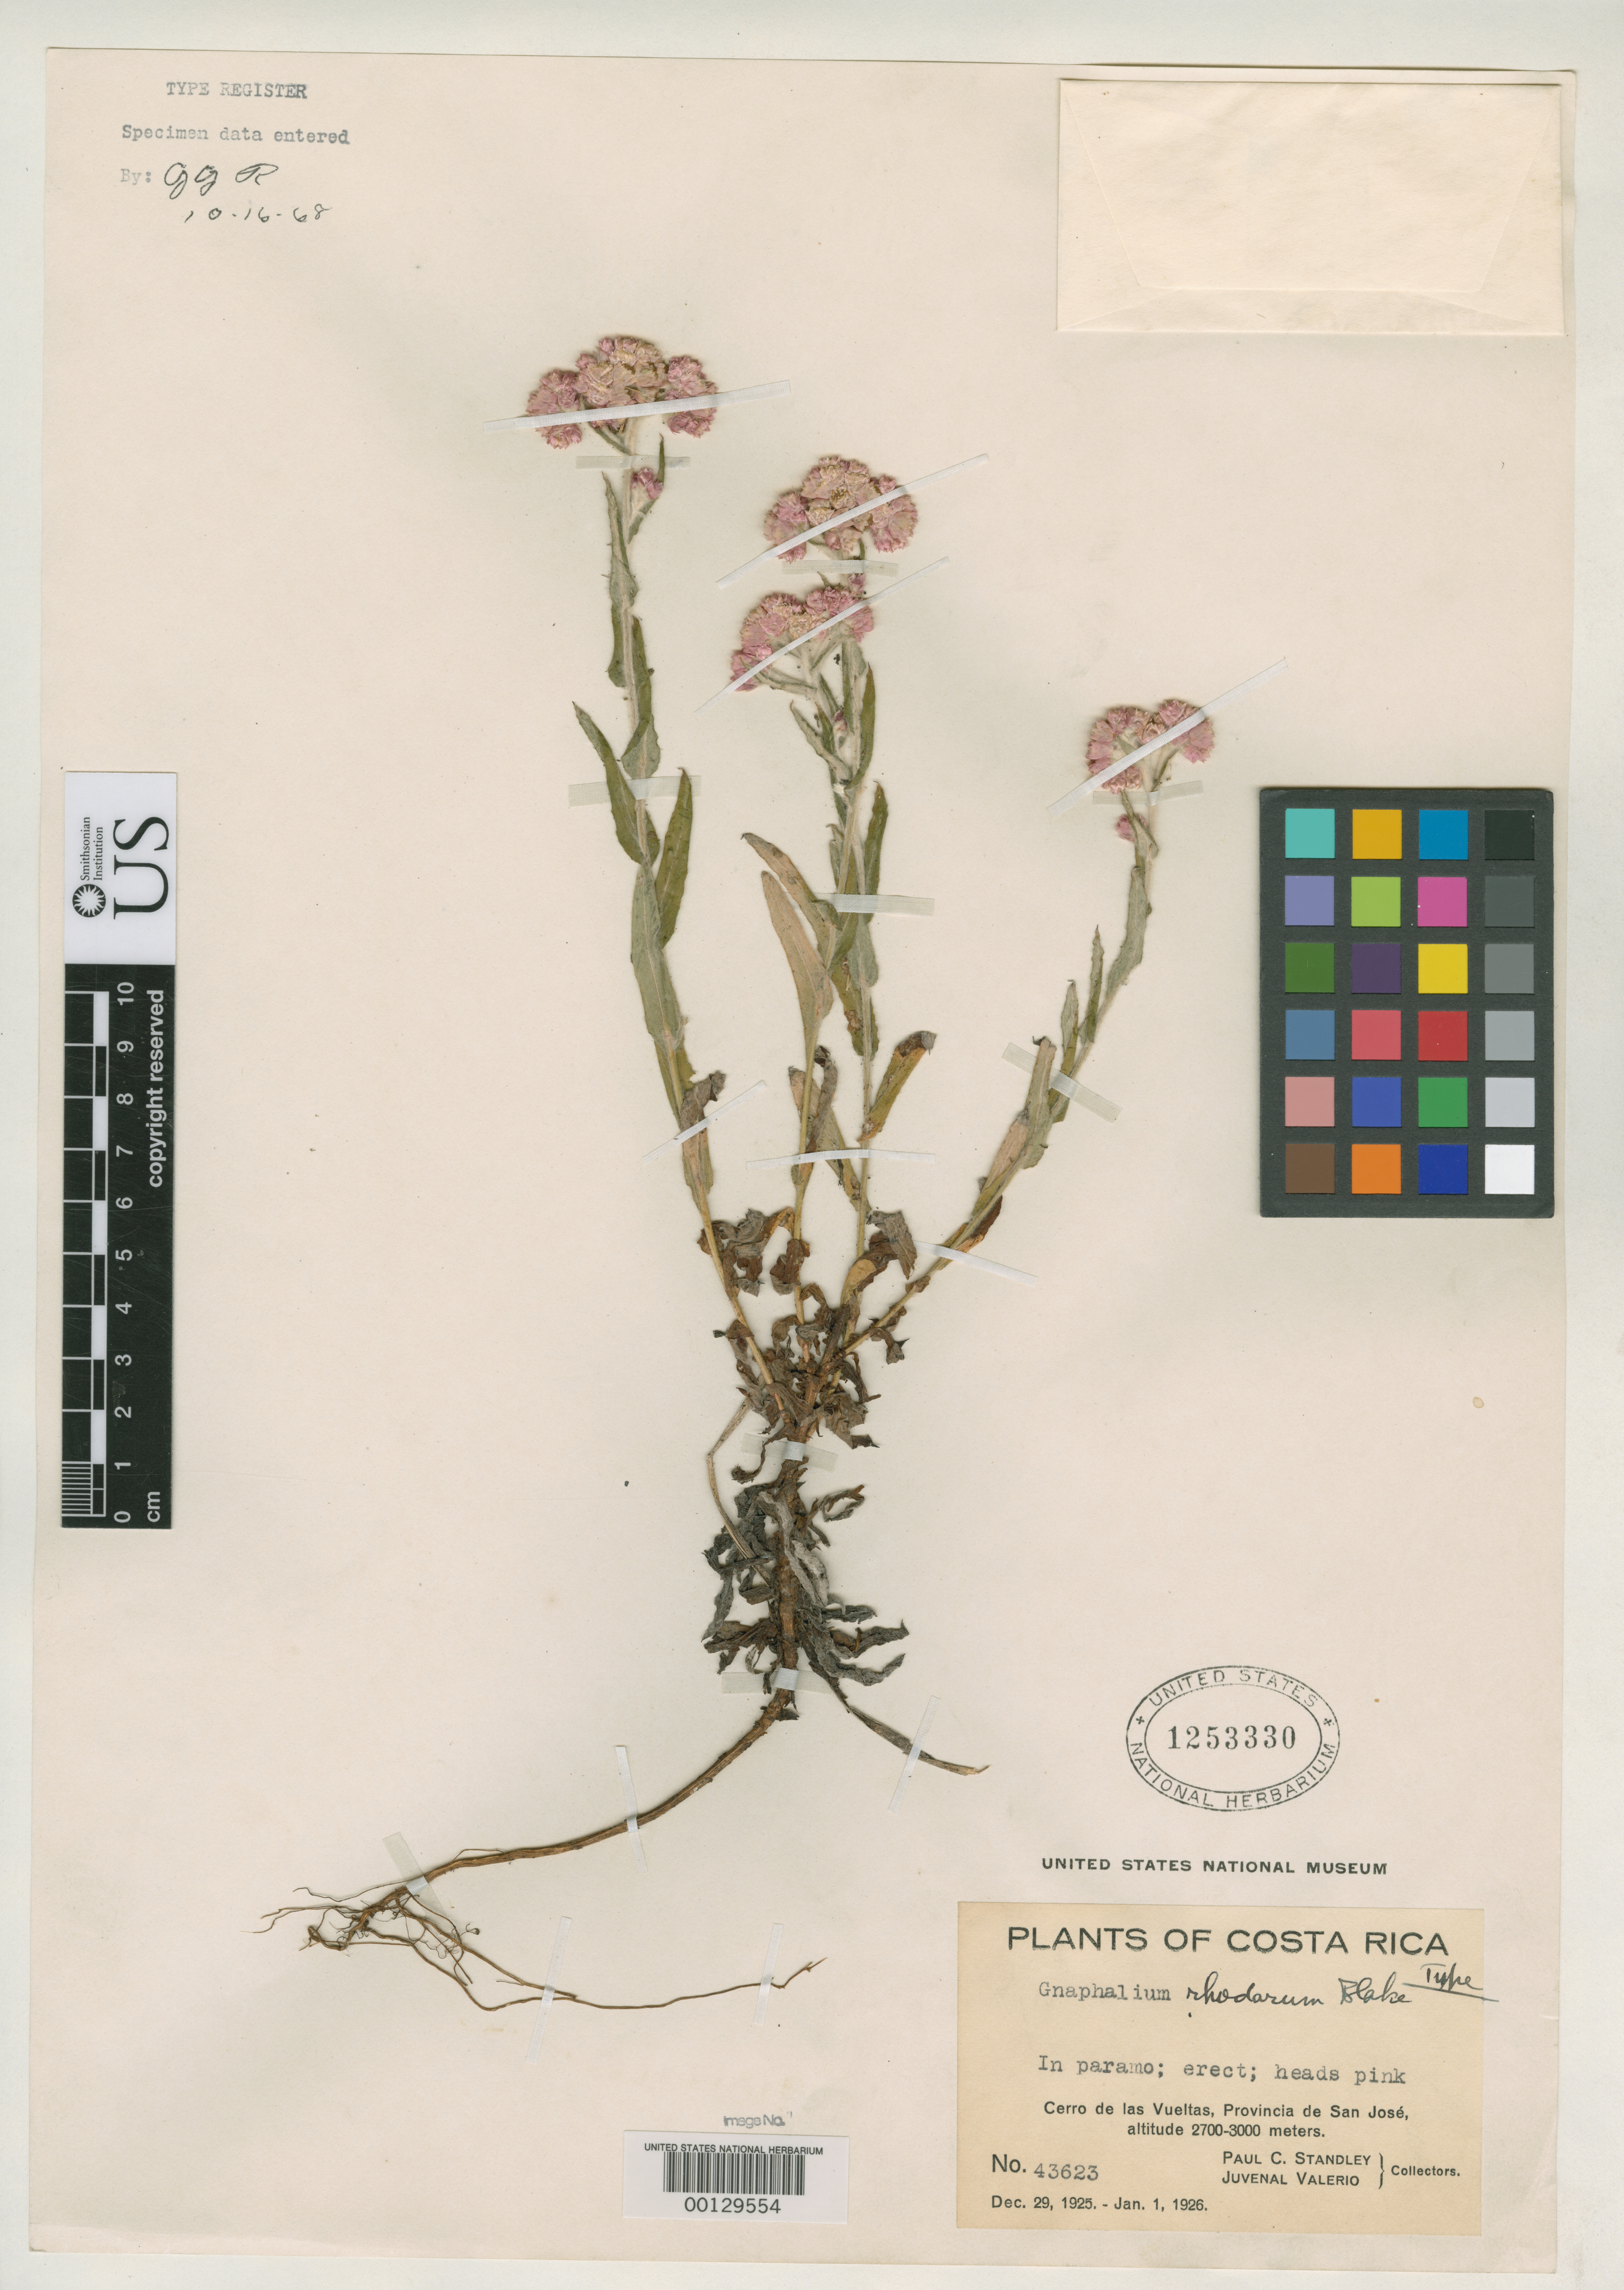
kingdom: Plantae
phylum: Tracheophyta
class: Magnoliopsida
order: Asterales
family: Asteraceae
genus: Gnaphalium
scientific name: Gnaphalium rhodarum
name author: S.F. Blake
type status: Holotype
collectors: P. C. Standley & J. Valerio R.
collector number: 43623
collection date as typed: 29 Dec 1925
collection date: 1925-12-29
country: Costa Rica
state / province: San José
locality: Cerro de las Vueltas.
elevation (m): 2700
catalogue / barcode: US 1253330